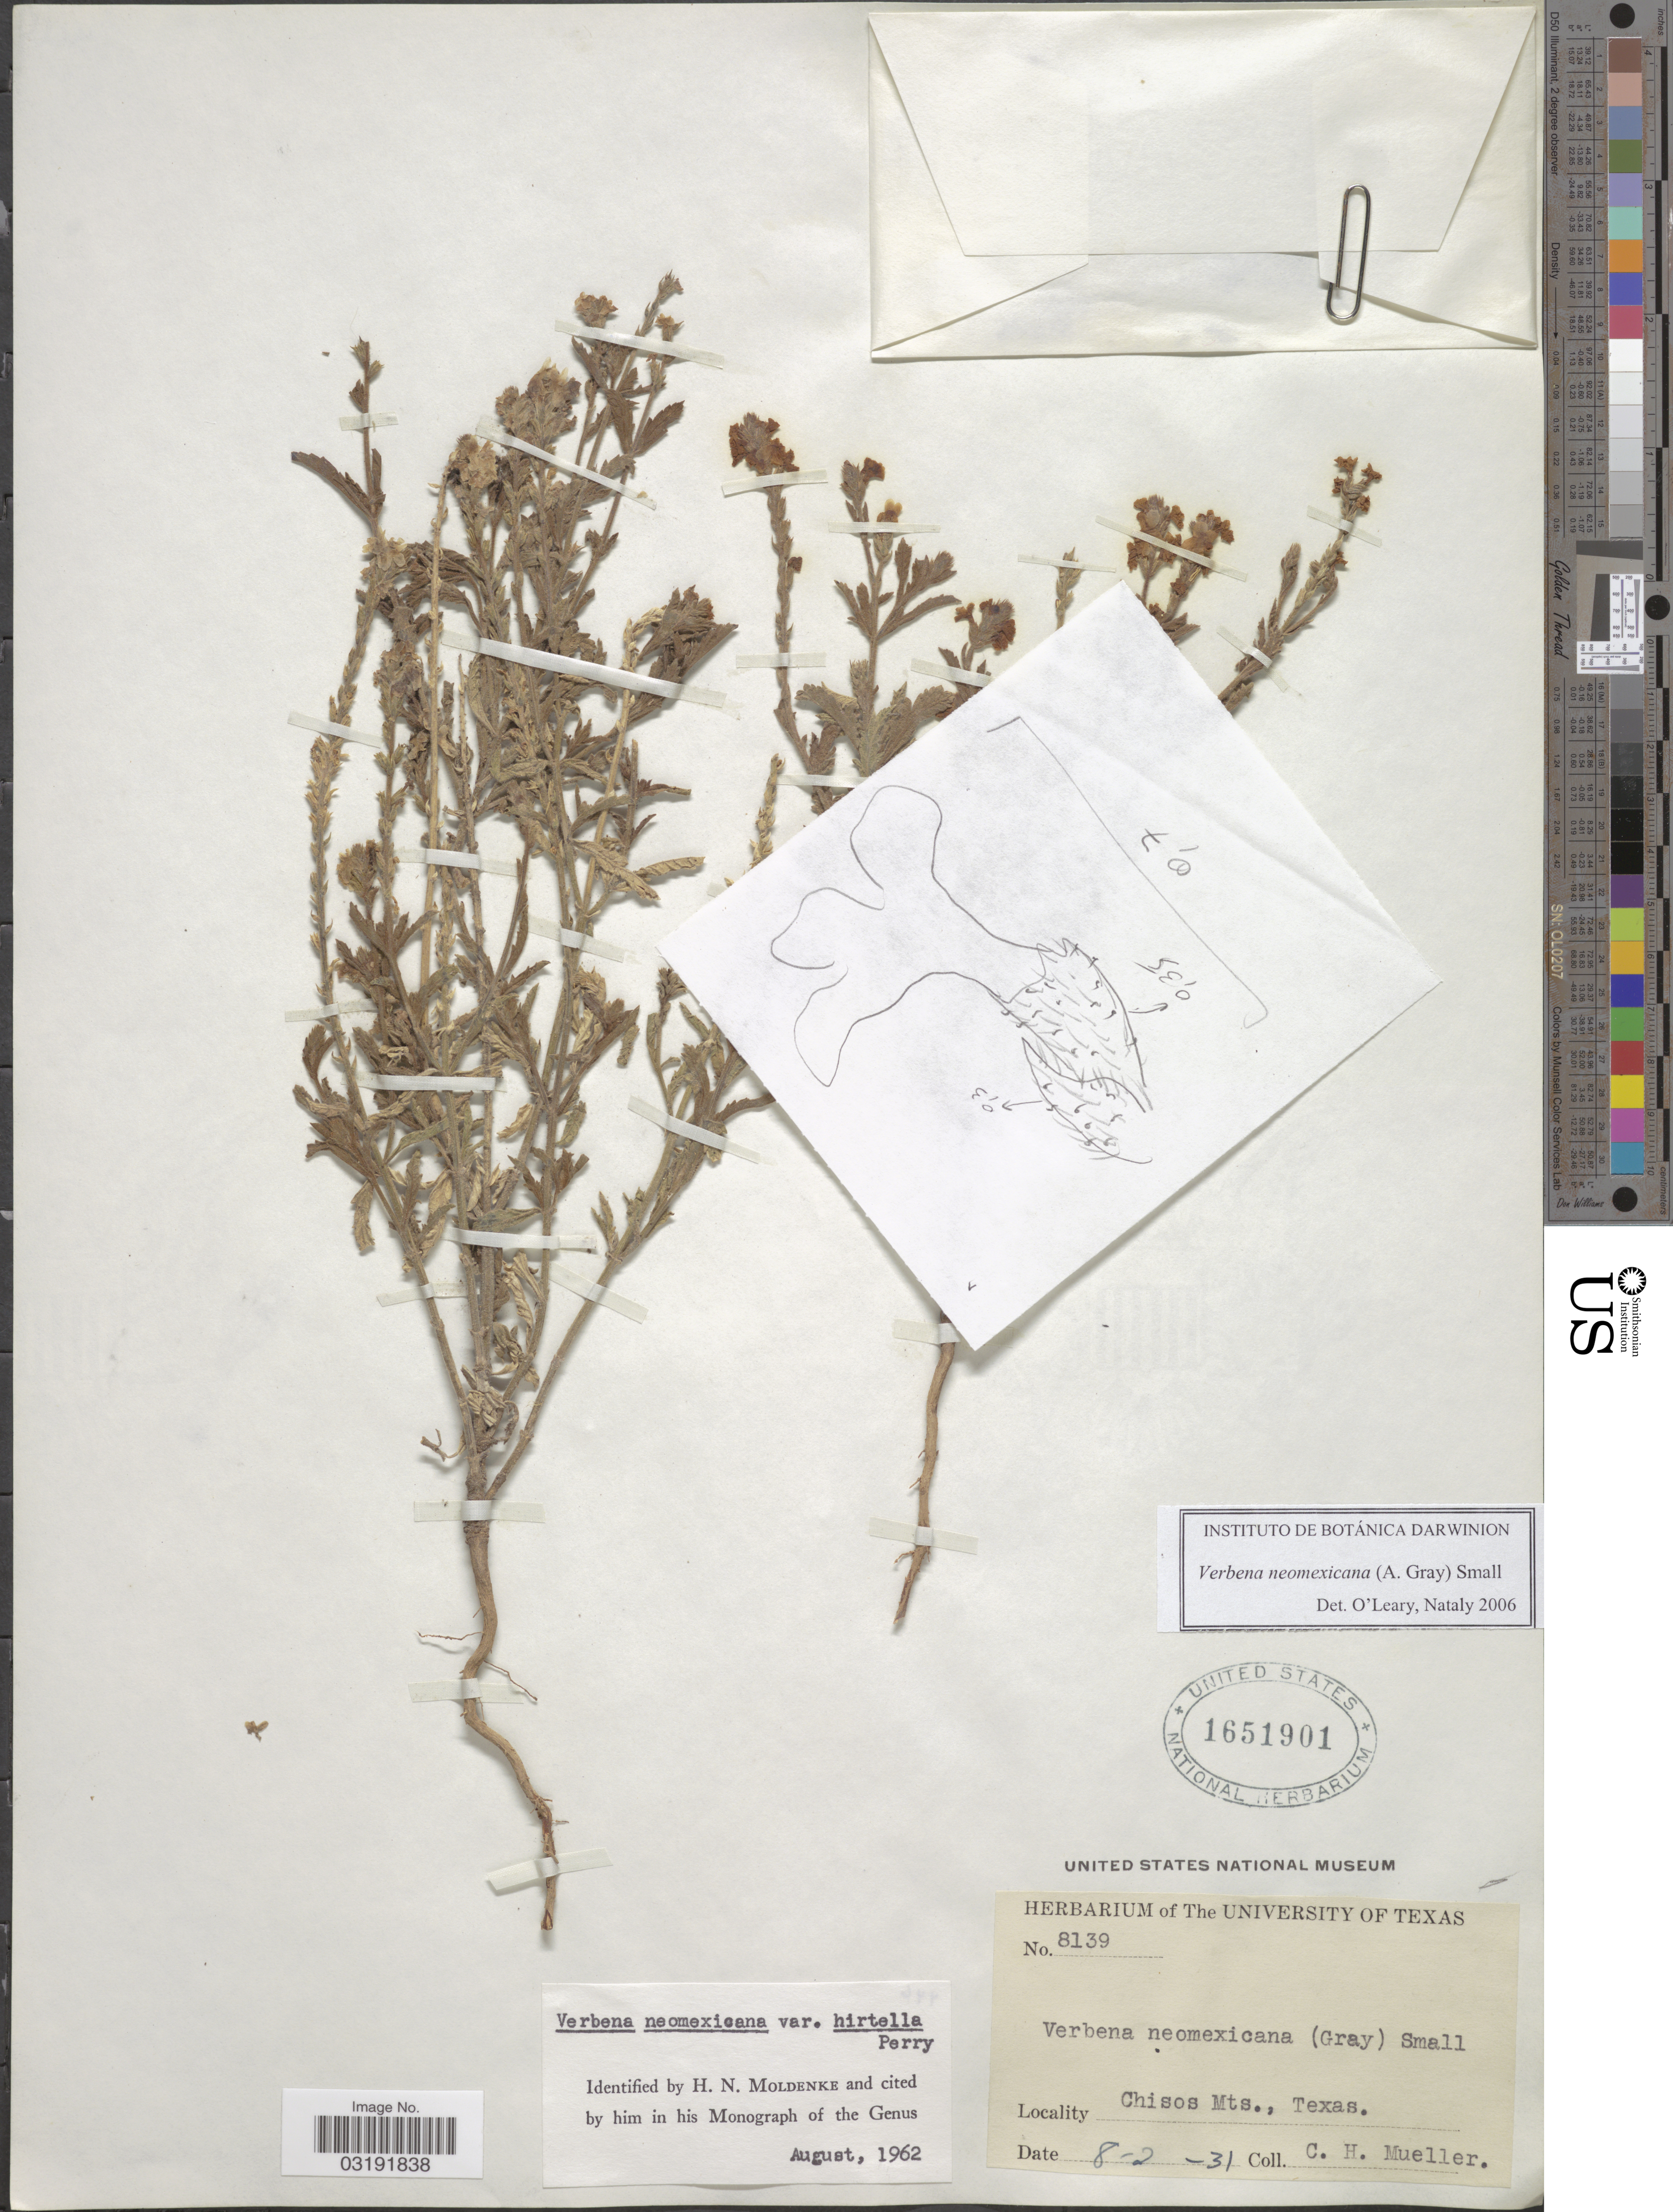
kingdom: Plantae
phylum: Tracheophyta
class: Magnoliopsida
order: Lamiales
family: Verbenaceae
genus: Verbena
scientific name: Verbena neomexicana var. hirtella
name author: L.M. Perry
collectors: C. H. Mueller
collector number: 8139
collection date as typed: Transcribed d/m/y: 2/8/31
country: United States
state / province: Texas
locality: Chisos Mts.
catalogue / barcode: US 1651901